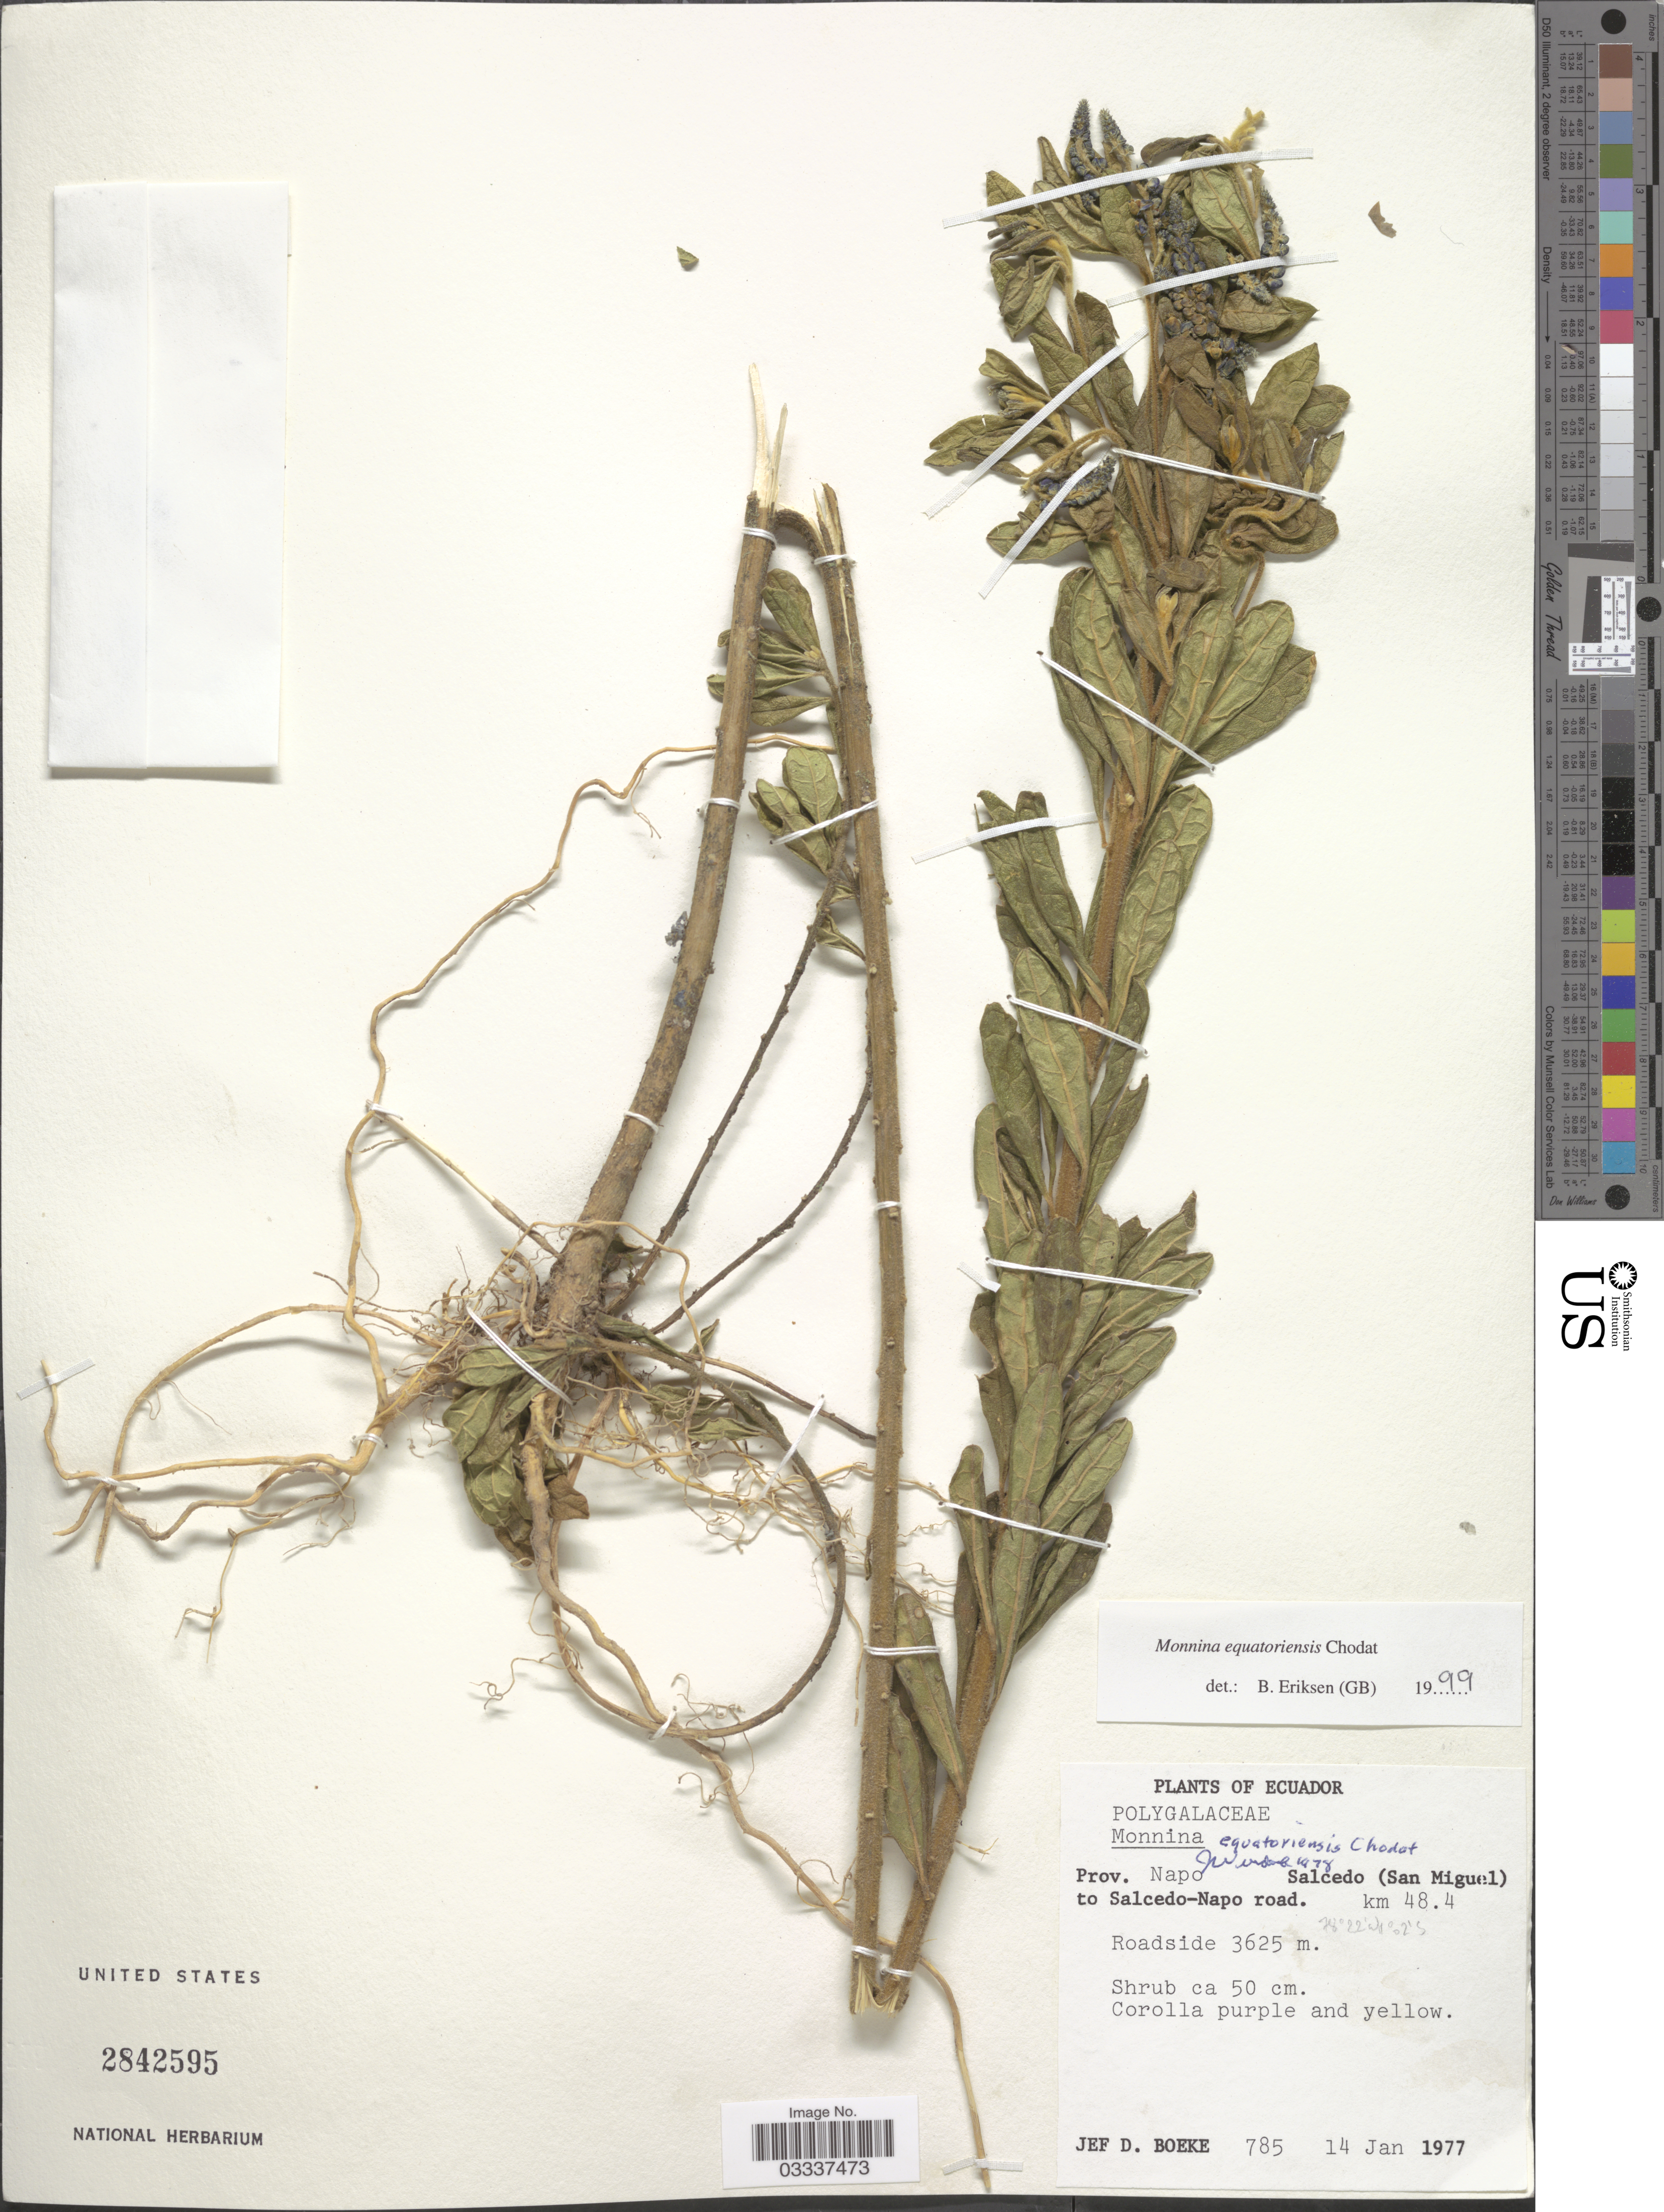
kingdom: Plantae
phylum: Tracheophyta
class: Magnoliopsida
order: Fabales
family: Polygalaceae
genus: Monnina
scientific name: Monnina equatoriensis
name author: Chodat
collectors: J. Boeke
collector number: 785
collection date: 1977-01-14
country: Ecuador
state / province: Napo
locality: Salcedo (San Miguel) to Salcedo-Napo road. km 48.4. Roadside 3625 m.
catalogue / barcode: US 2842595